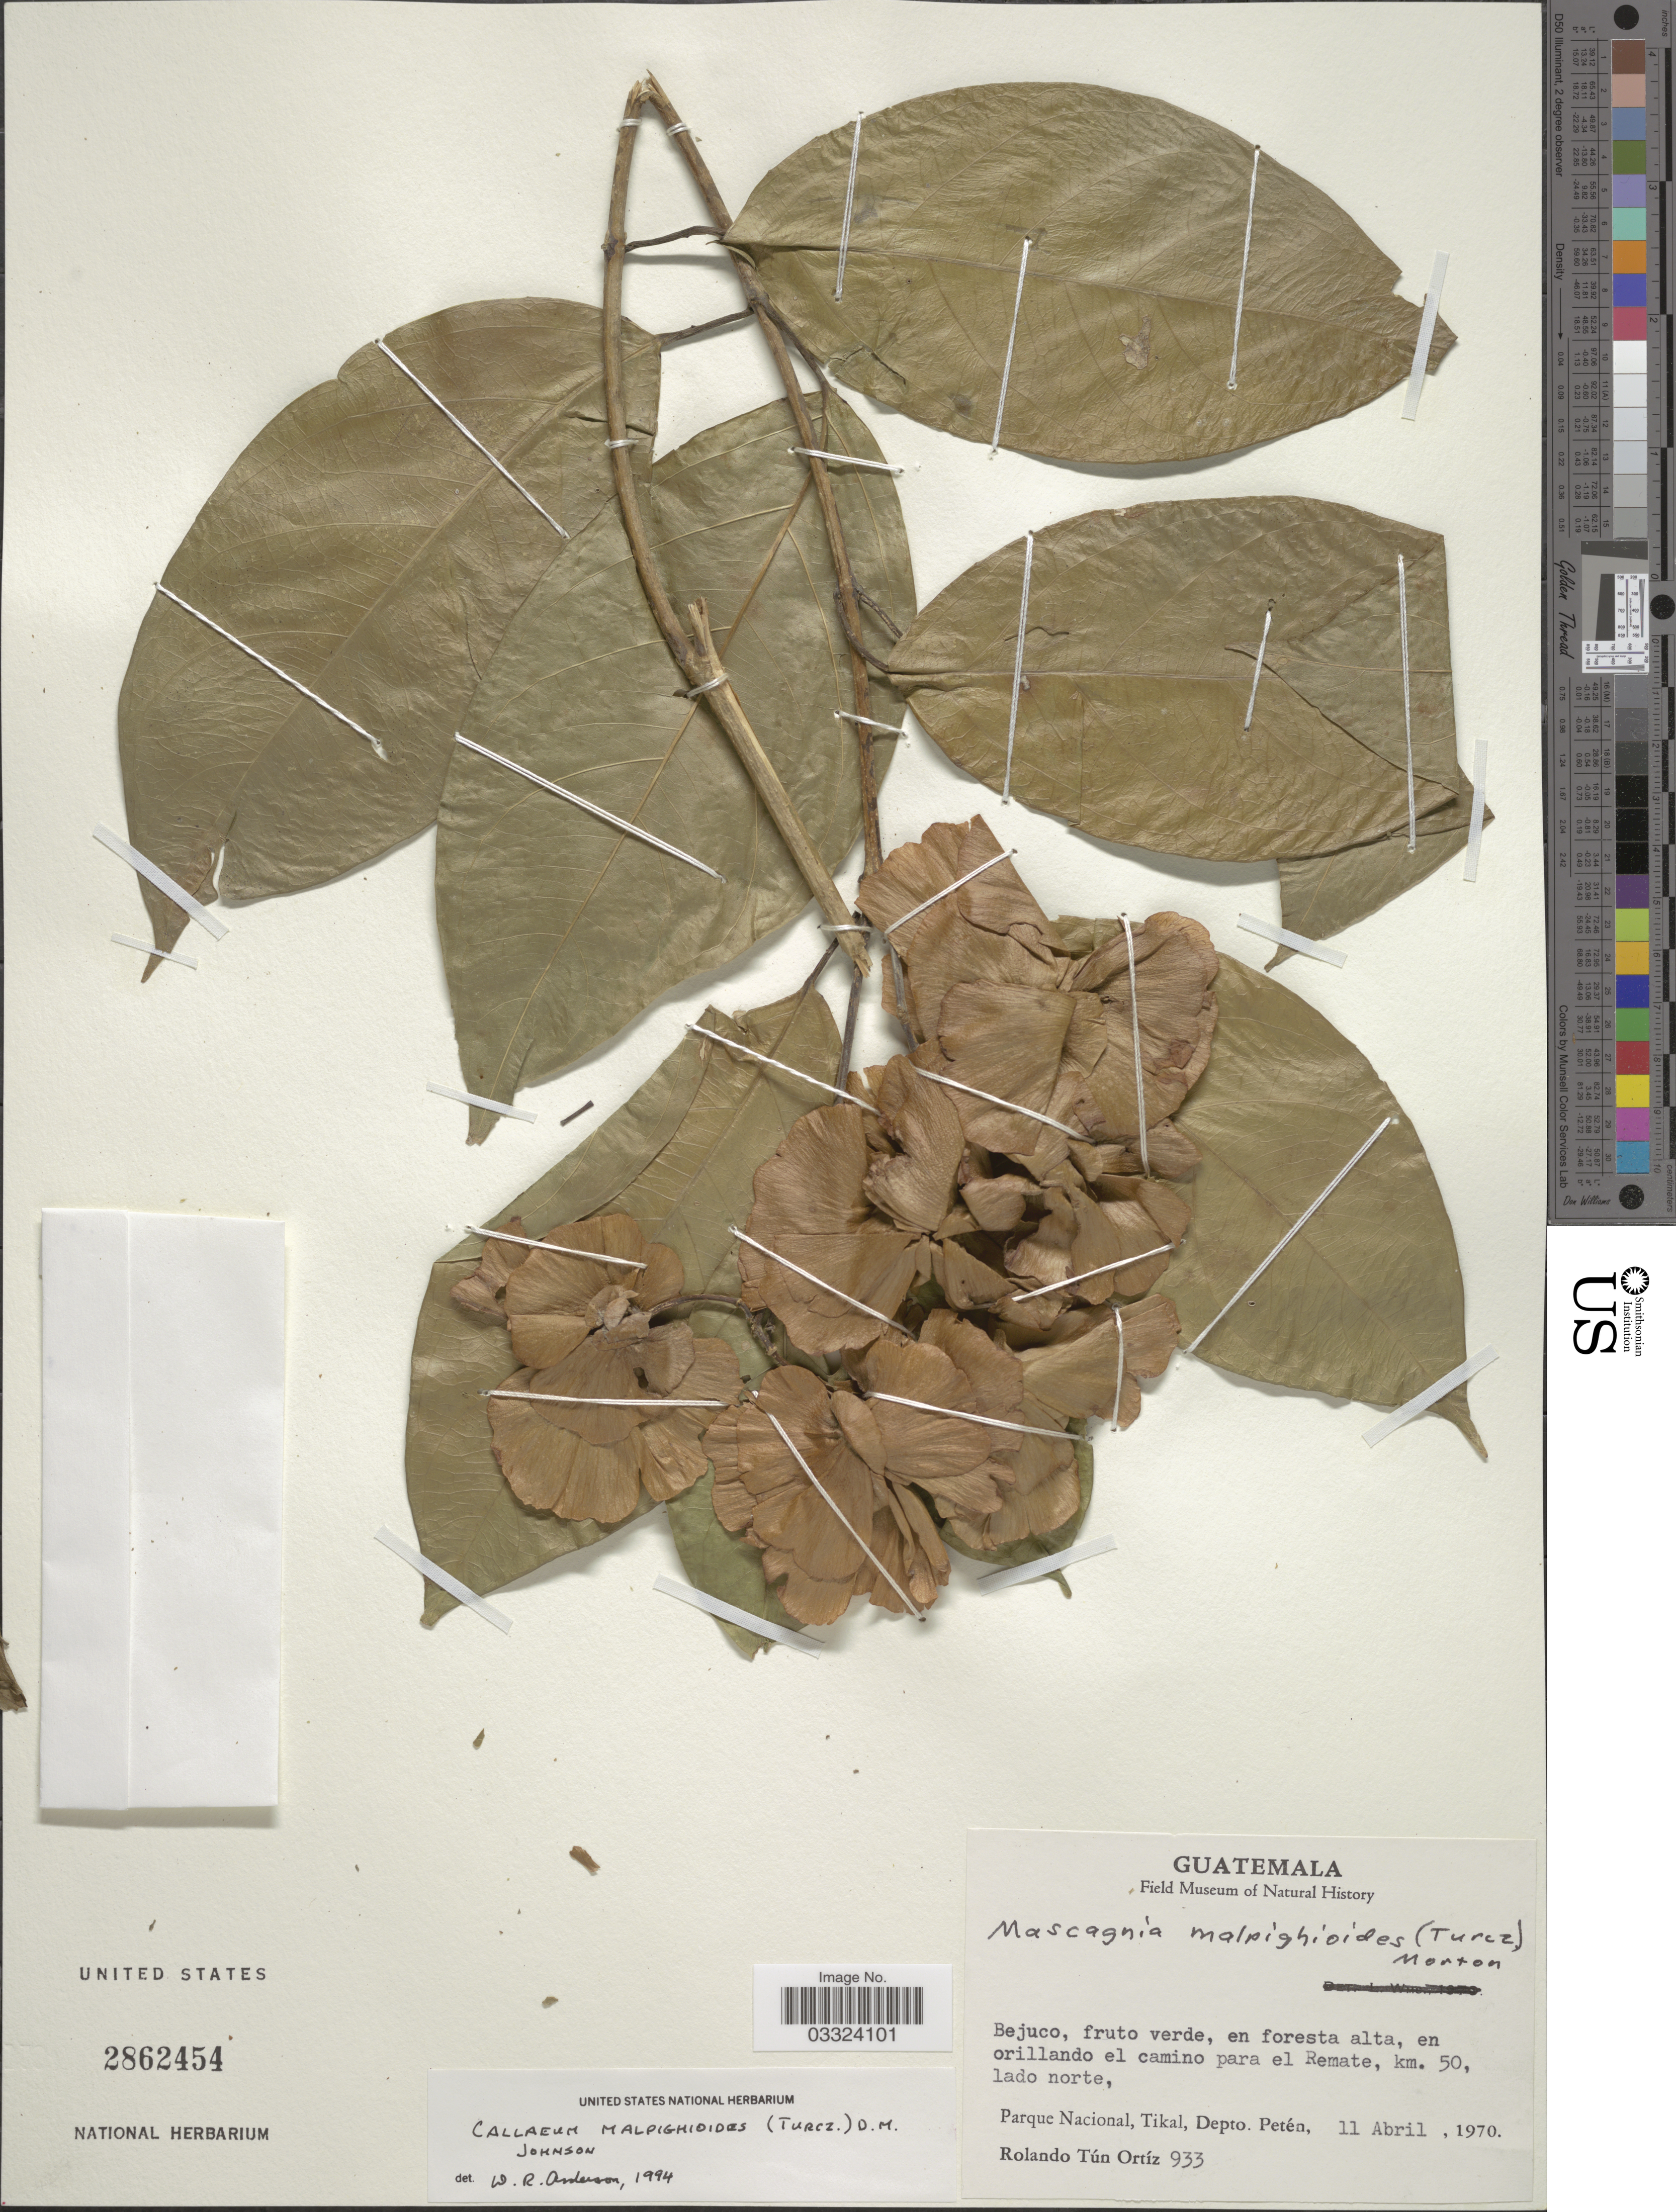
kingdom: Plantae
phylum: Tracheophyta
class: Magnoliopsida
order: Malpighiales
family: Malpighiaceae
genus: Callaeum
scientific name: Callaeum malpighioides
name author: (Turcz.) D.M. Johnson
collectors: R. Tún Ortíz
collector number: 933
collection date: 1970-04-11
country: Guatemala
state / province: El Petén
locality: En orillando el camino para el Remate, km. 50, lado norte, Parque Nacional, Tikal, Depto. Petén.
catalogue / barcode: US 2862454